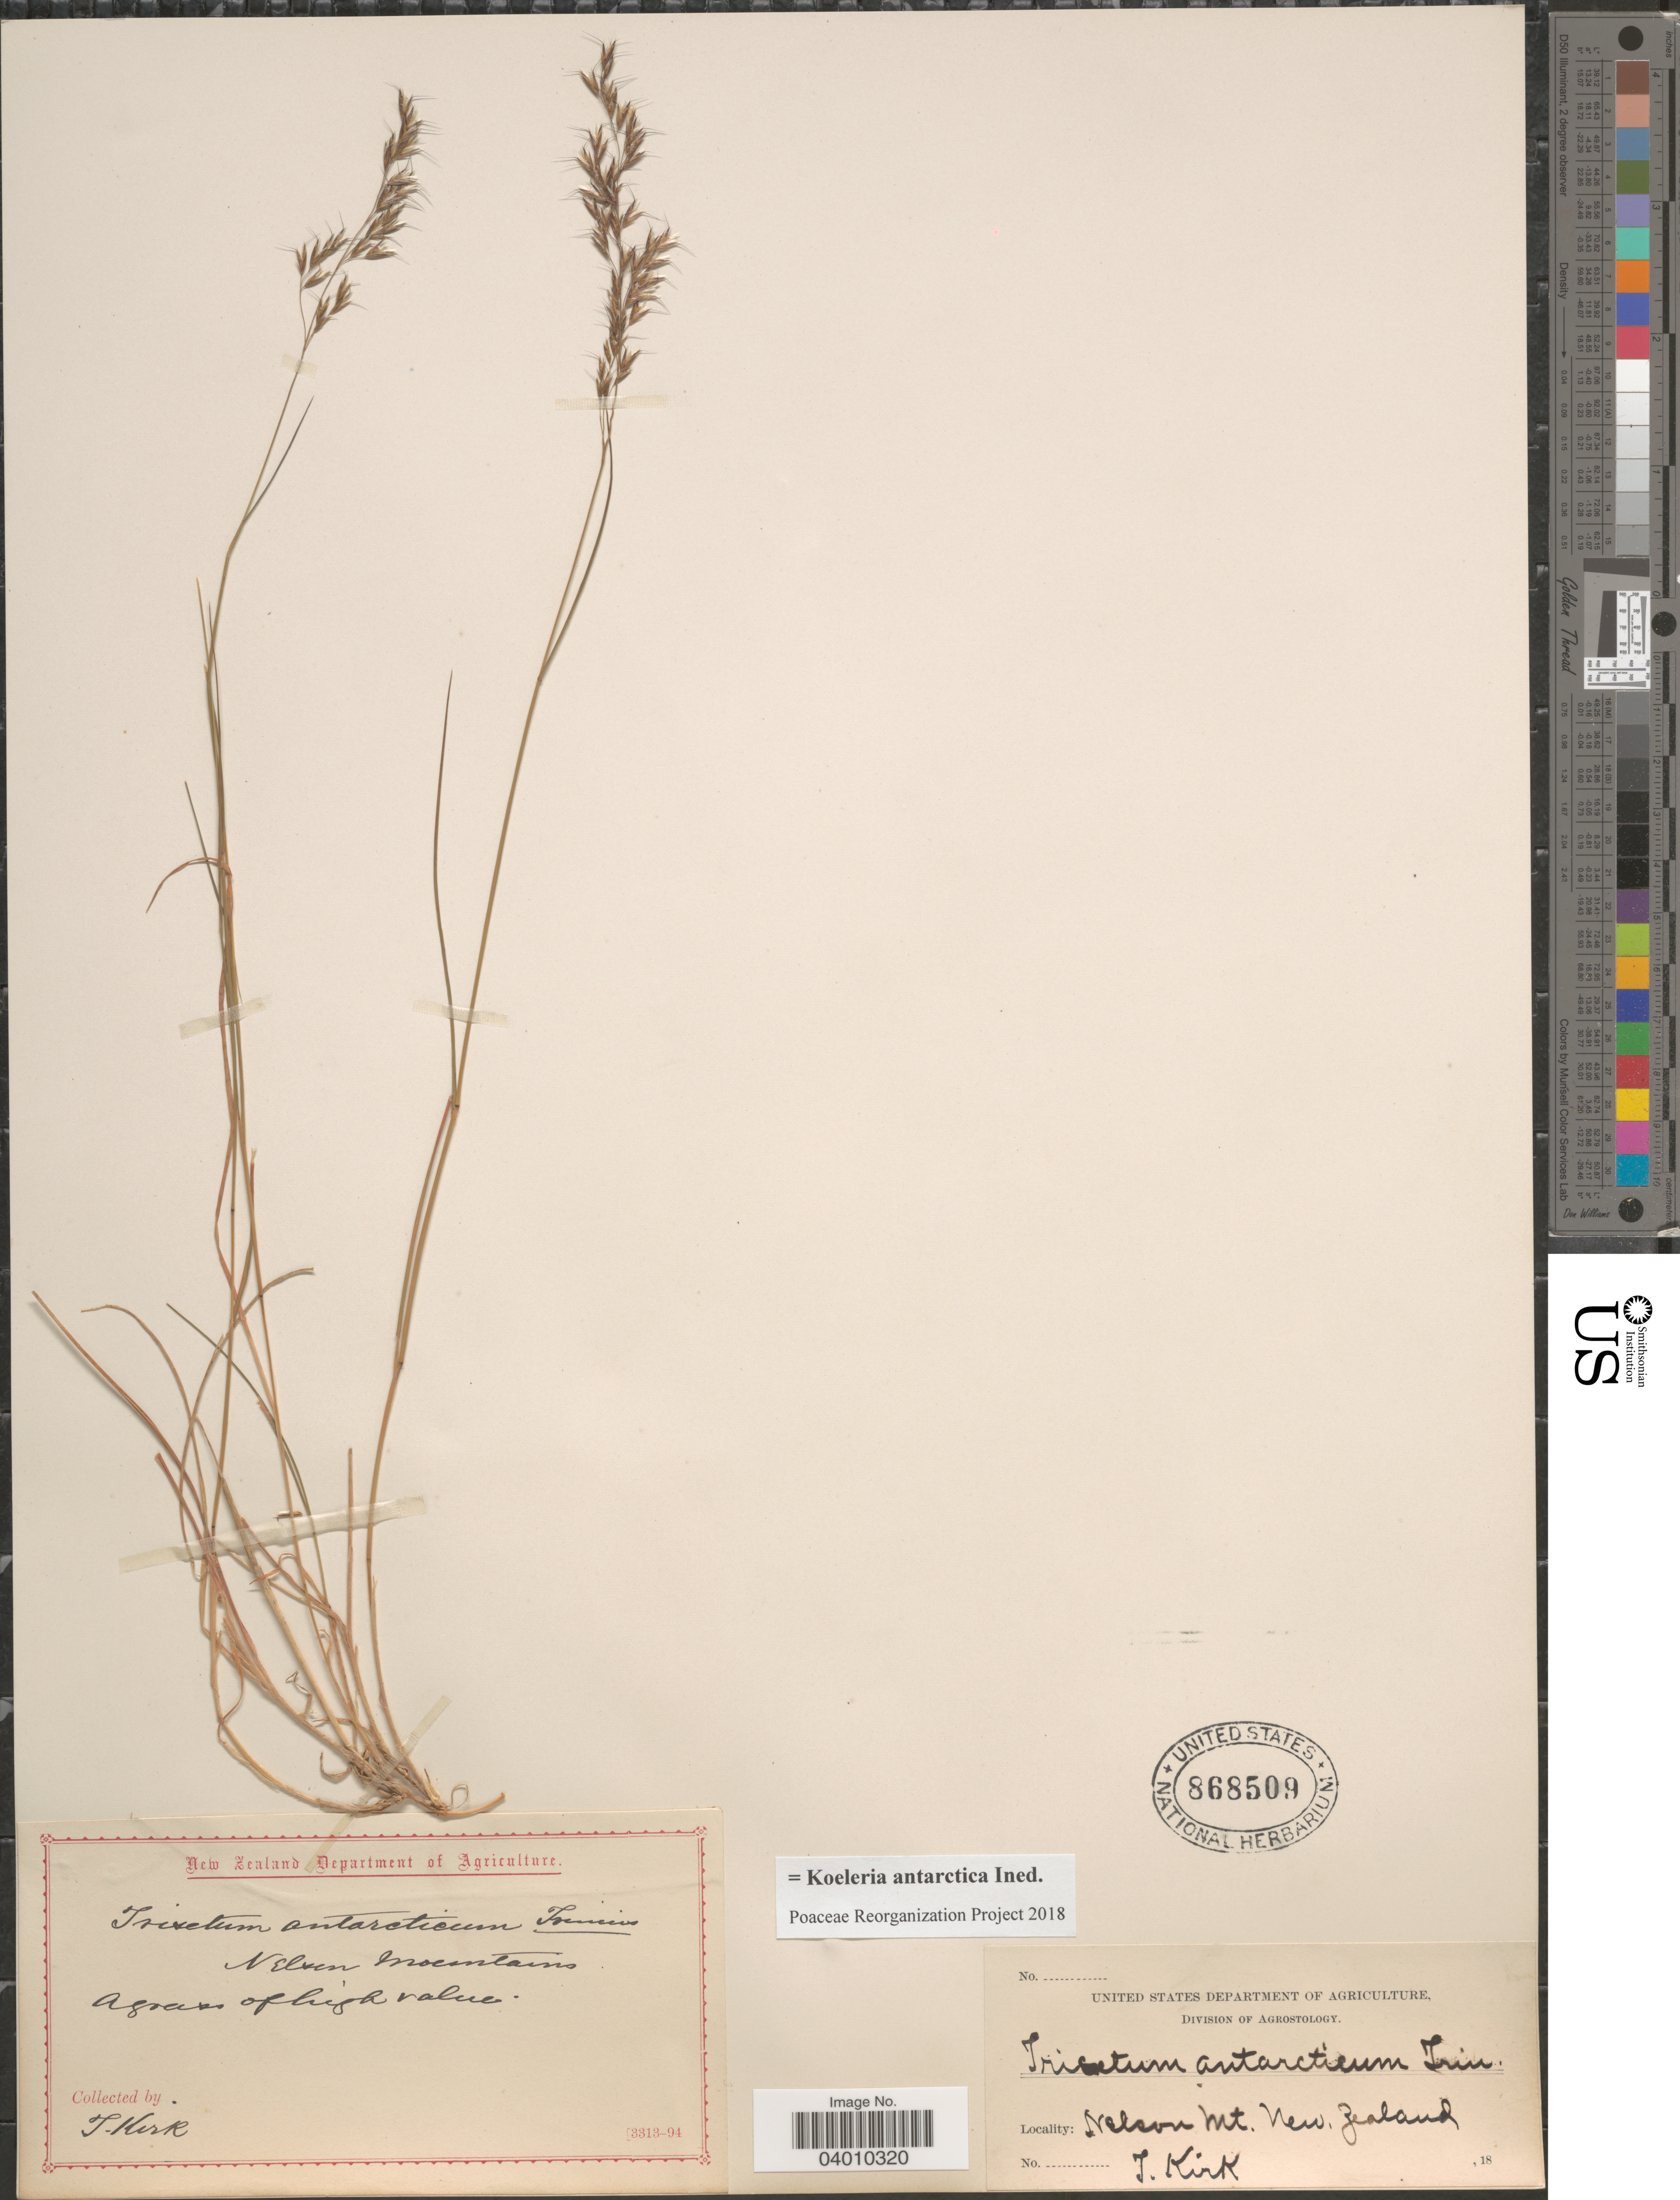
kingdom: Plantae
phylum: Tracheophyta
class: Liliopsida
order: Poales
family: Poaceae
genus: Koeleria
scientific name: Koeleria antarctica ined.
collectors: T. Kirk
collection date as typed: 18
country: New Zealand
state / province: Nelson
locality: Nelson Mountains.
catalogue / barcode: US 868509